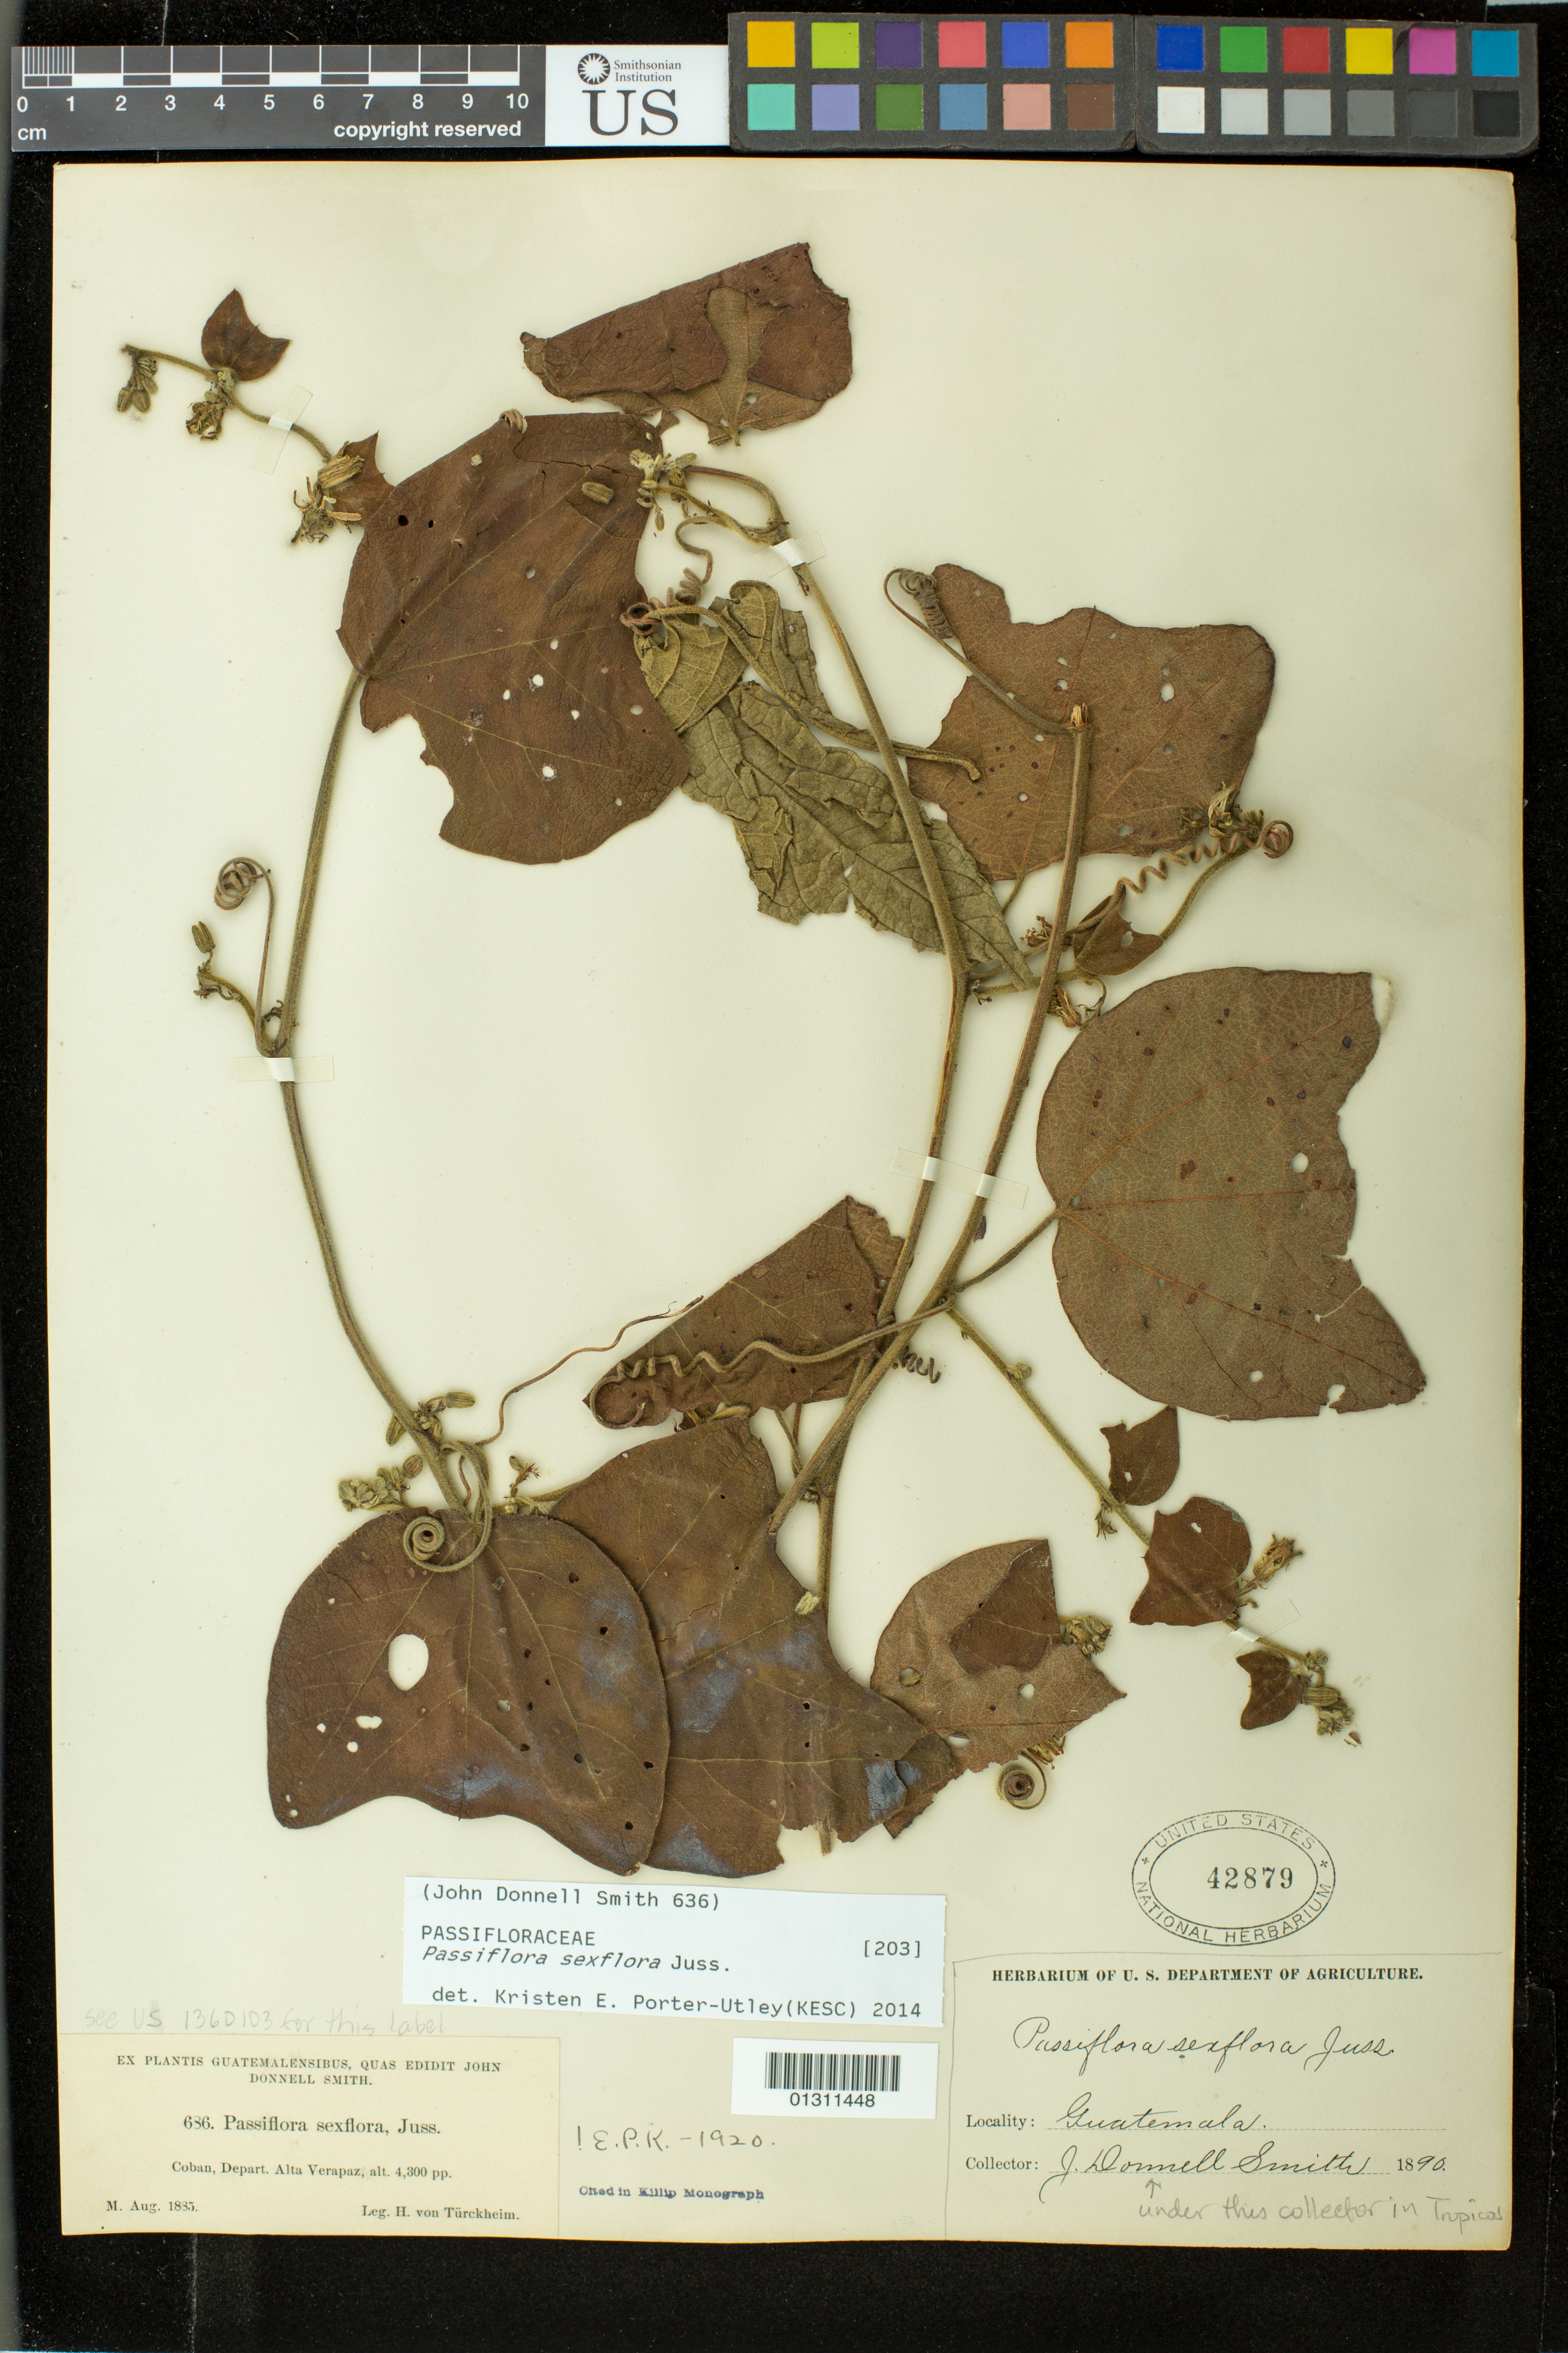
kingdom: Plantae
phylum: Tracheophyta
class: Magnoliopsida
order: Malpighiales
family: Passifloraceae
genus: Passiflora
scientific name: Passiflora sexflora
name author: Juss.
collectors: H. von Türckheim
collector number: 686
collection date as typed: Aug 1885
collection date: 1885-08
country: Guatemala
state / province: Alta Verapaz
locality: Cobán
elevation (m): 1311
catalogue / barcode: US 42879